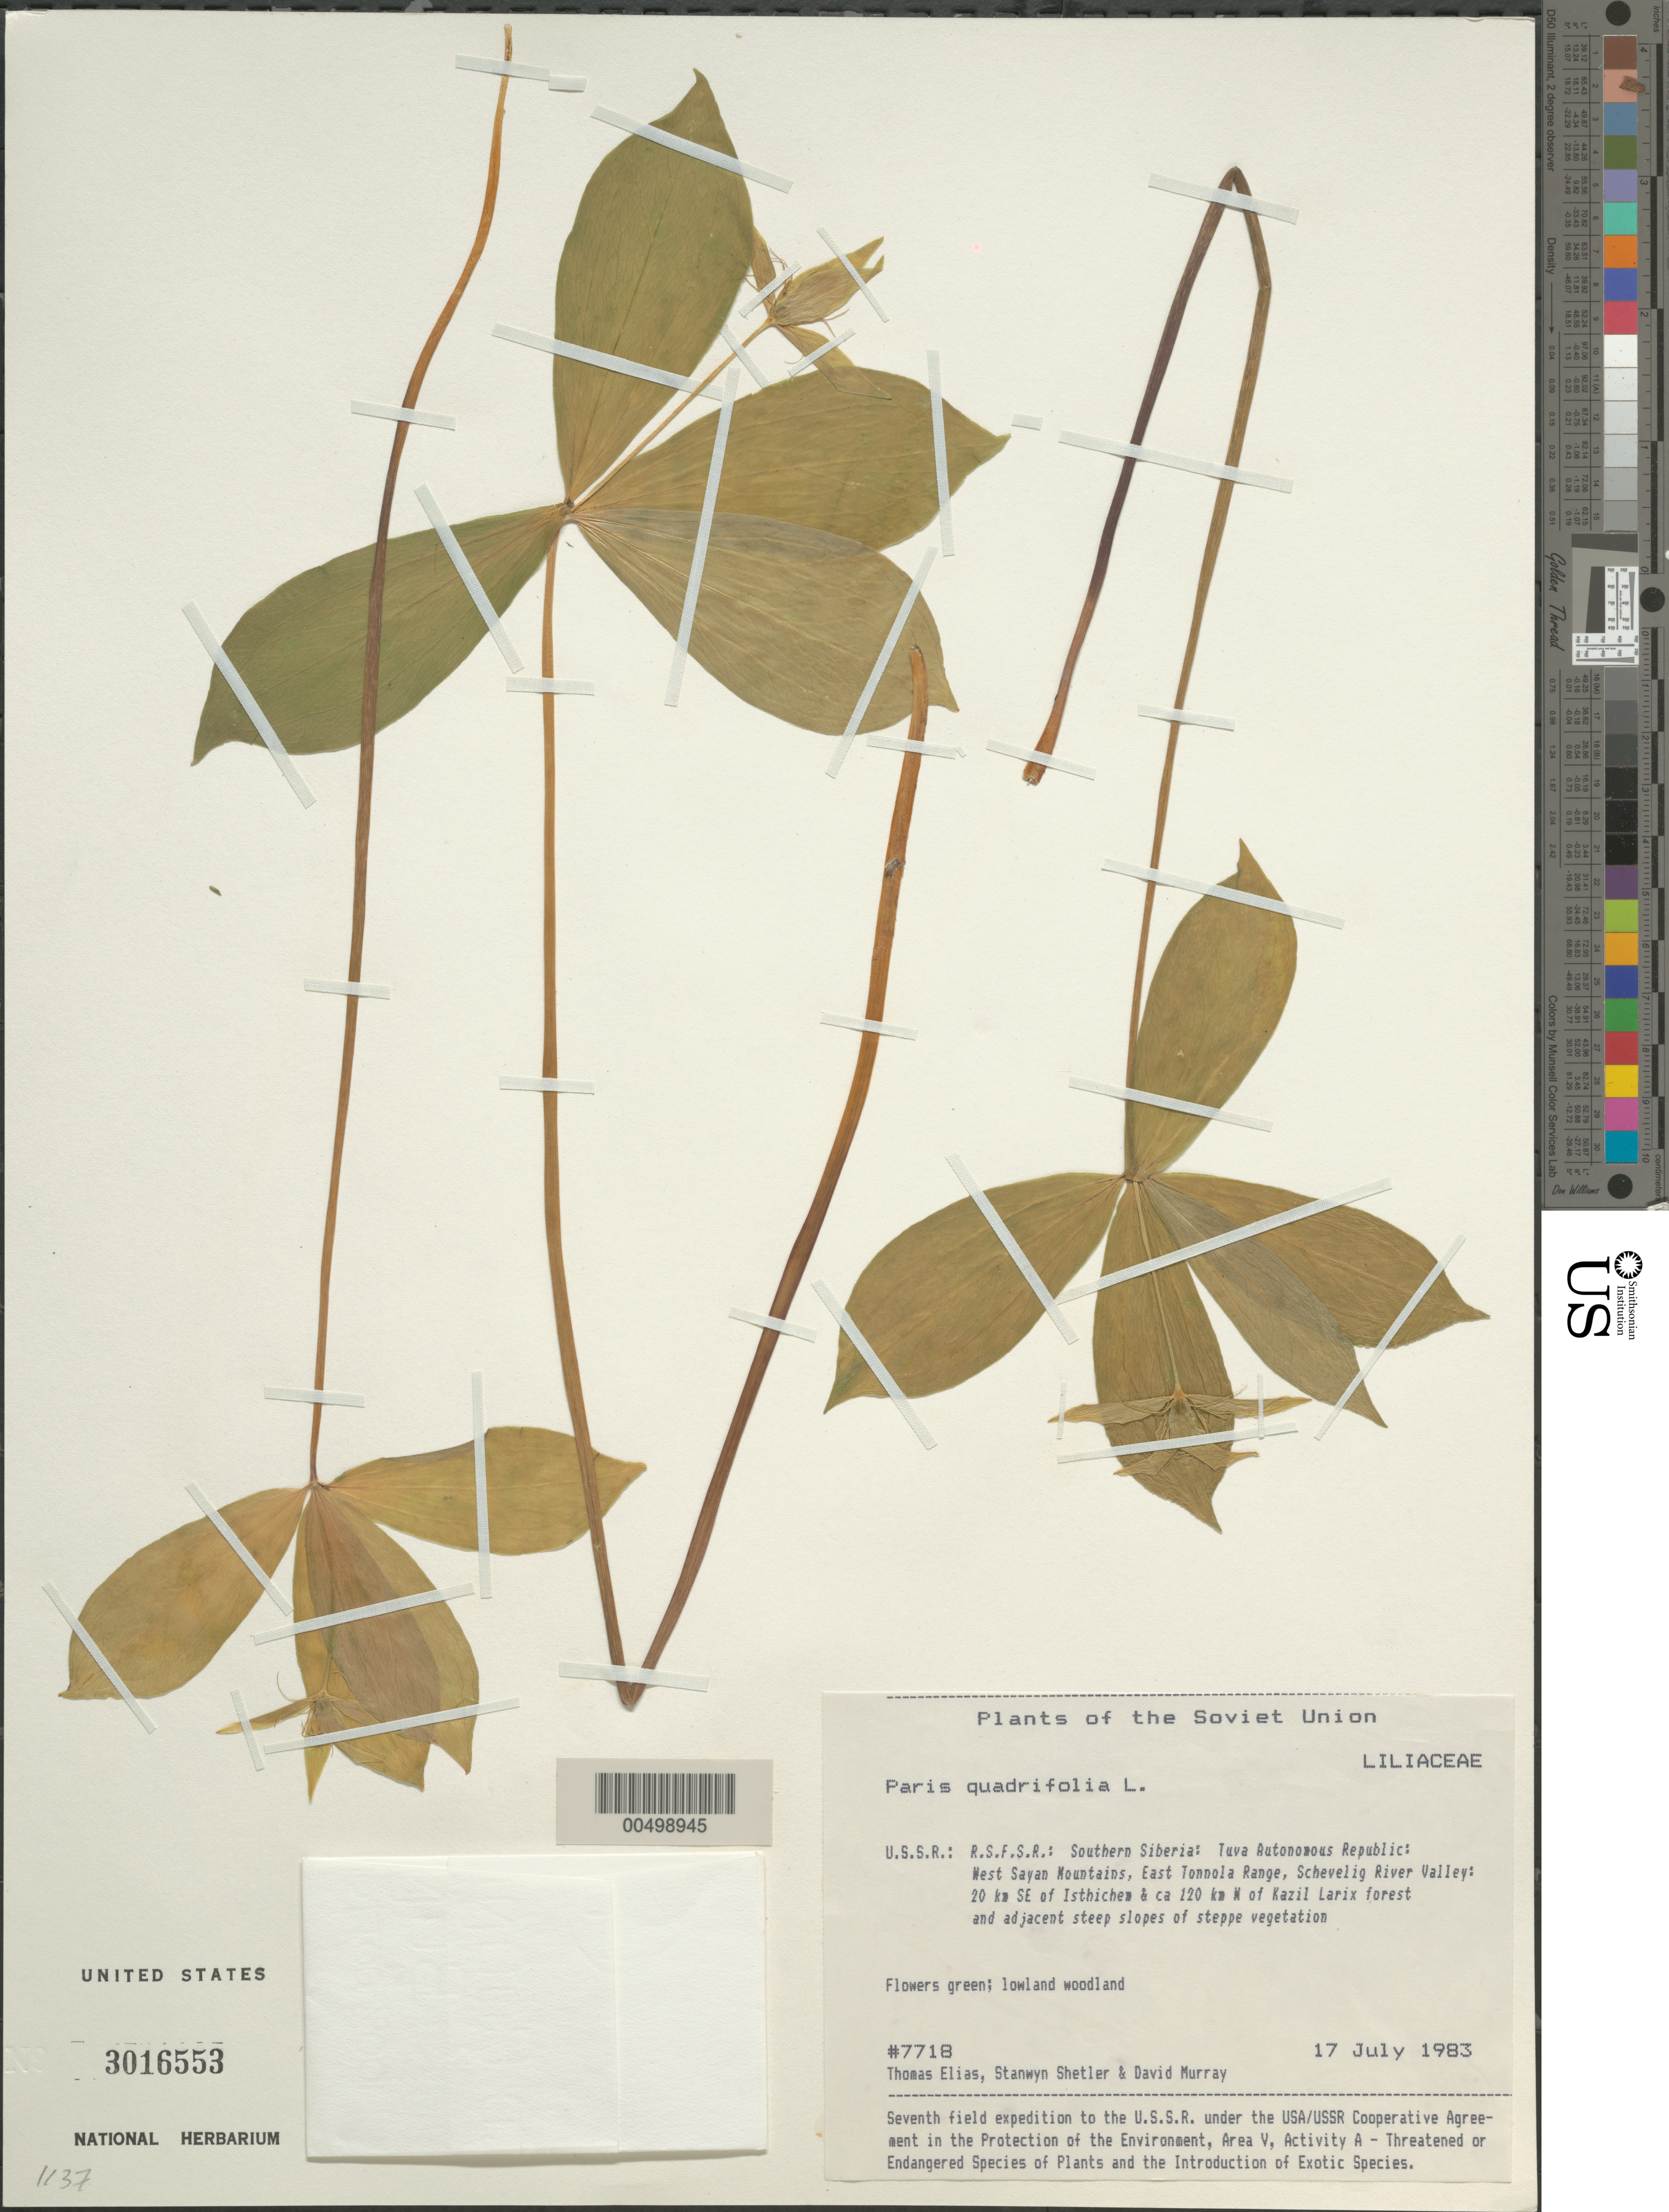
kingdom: Plantae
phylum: Tracheophyta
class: Liliopsida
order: Liliales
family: Melanthiaceae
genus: Paris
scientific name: Paris quadrifolia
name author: L.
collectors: T. Elias, S. Shetler & D. F. Murray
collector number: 7718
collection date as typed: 17 Jul 1983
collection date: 1983-07-17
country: Russian Federation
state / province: Tuva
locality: West Sayan Mountains, E Tonnola [Tannu-Ola] Range, Schevelig River Valley, 20 km SE of Isthichem [Ishti-Khem] , *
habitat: Larix forest and adjacent steep slopes of steppe vegetation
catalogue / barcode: US 3016553